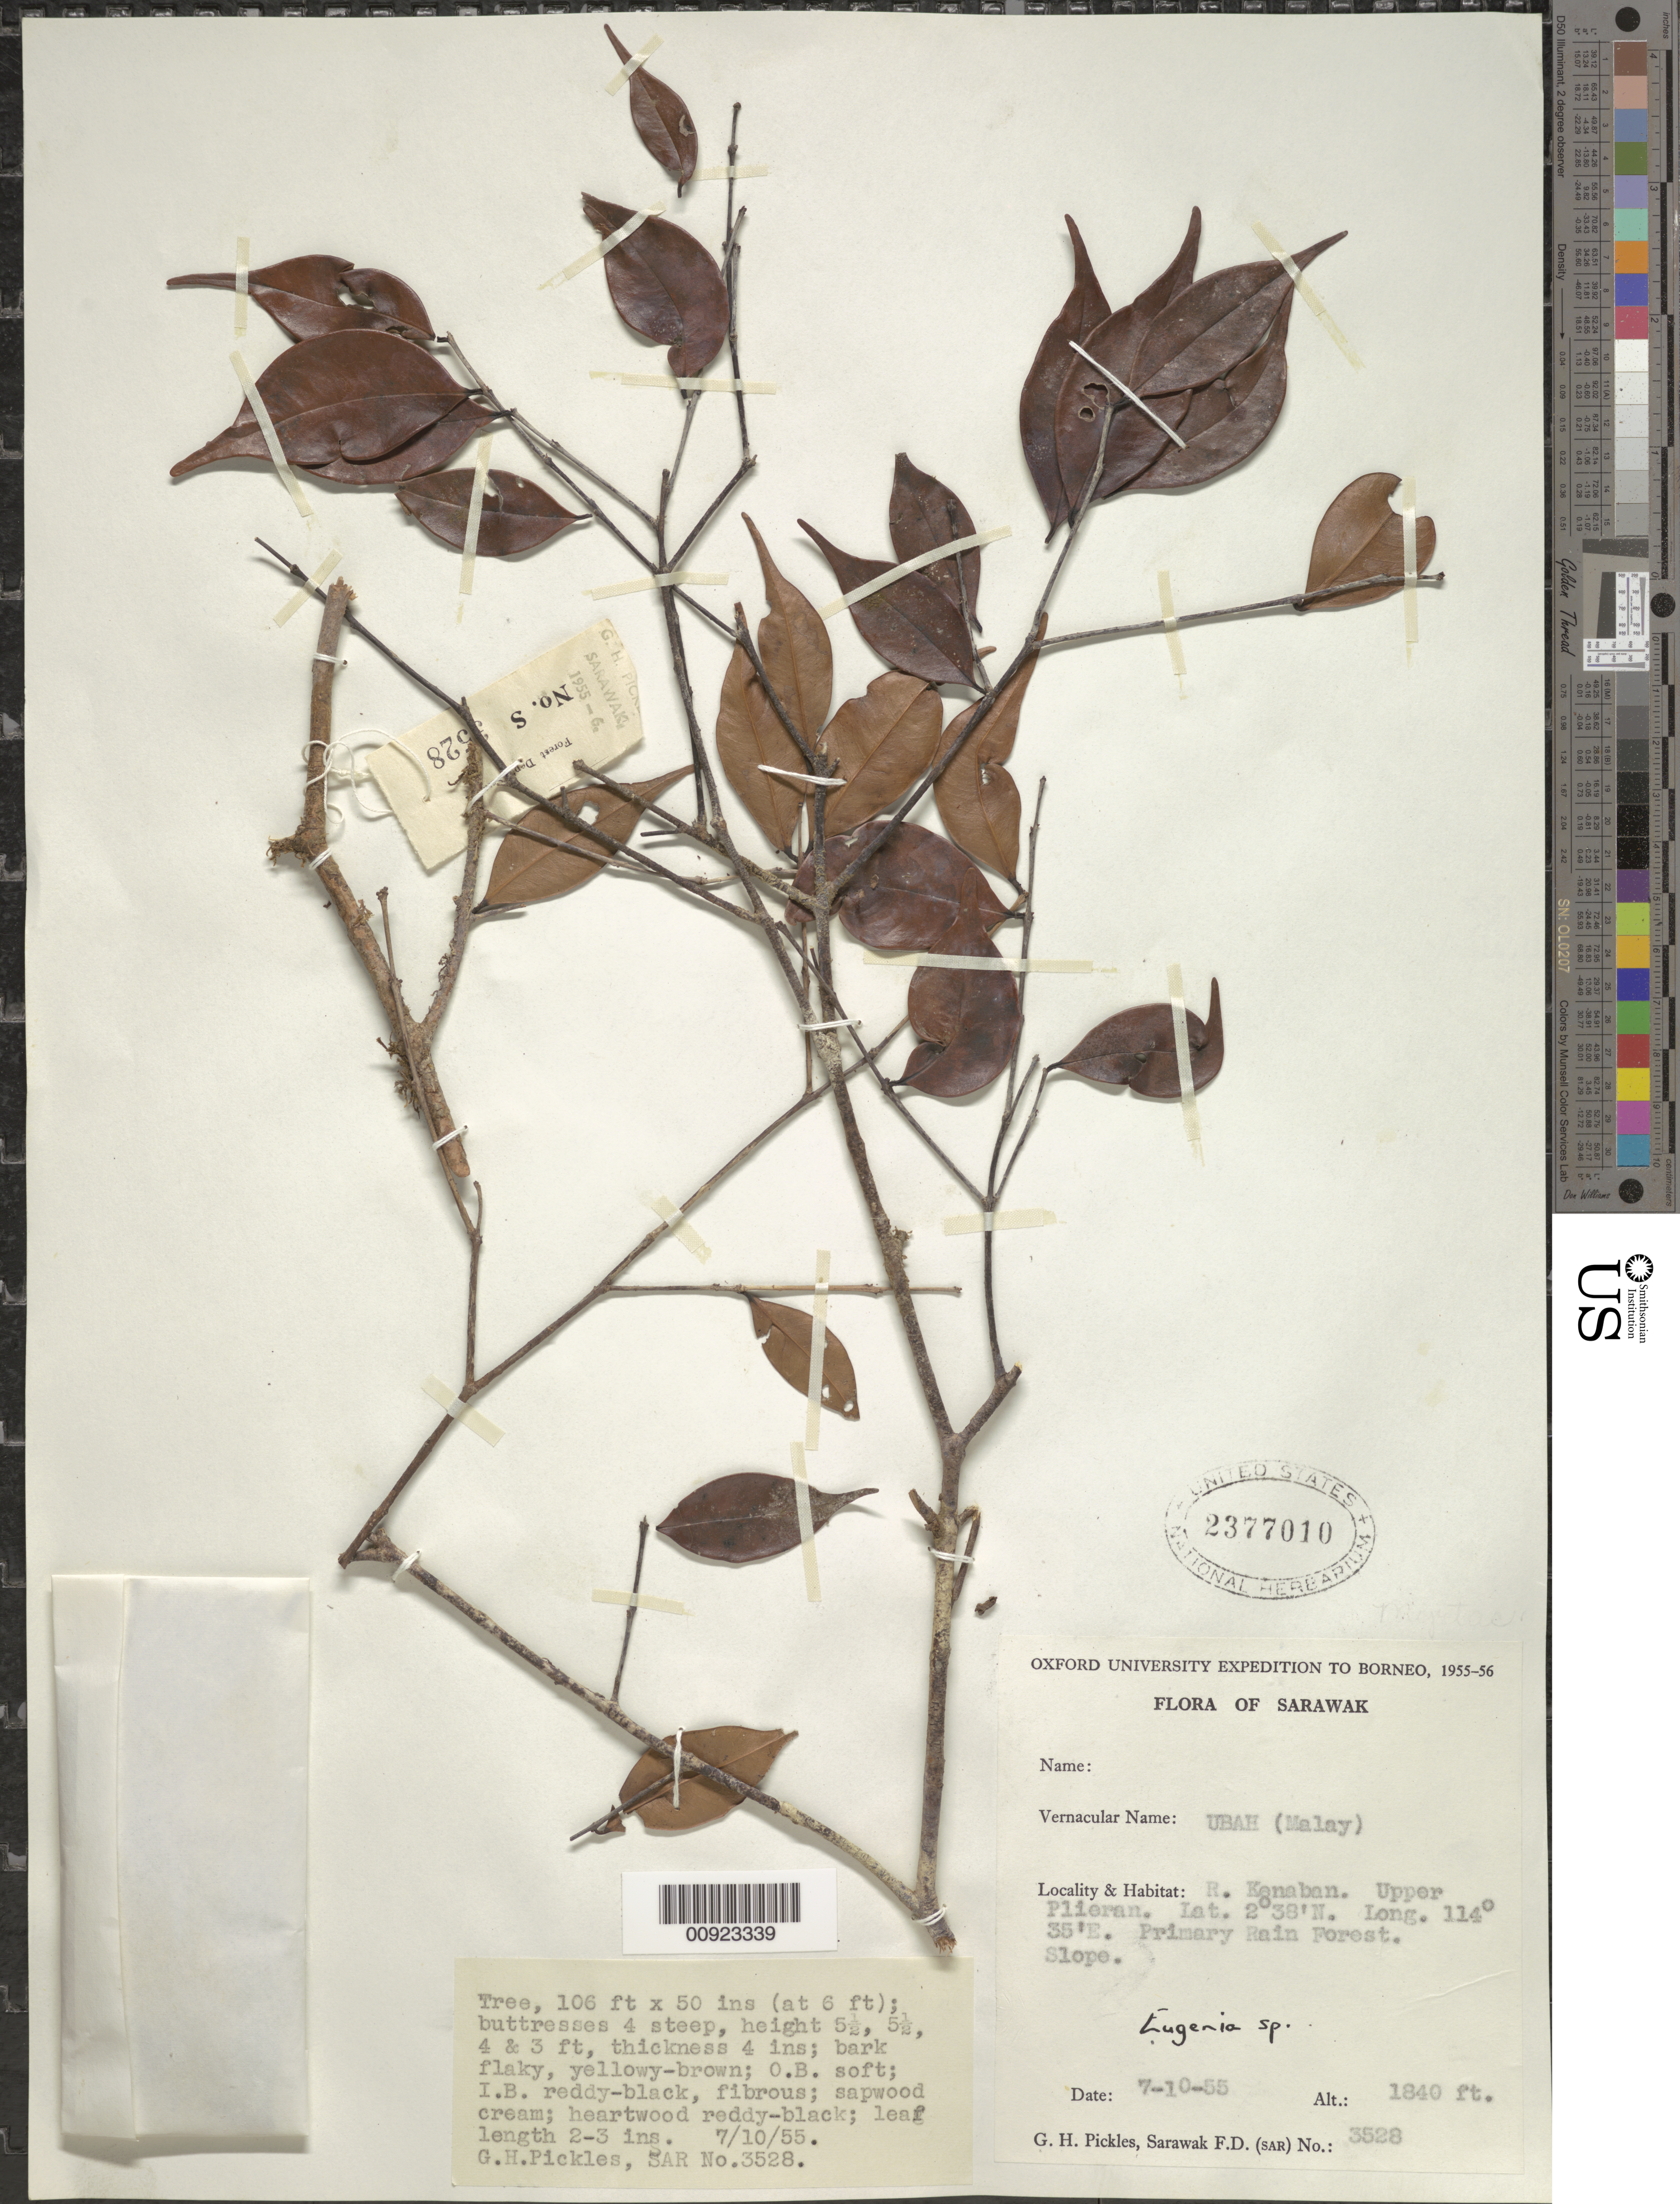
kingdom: Plantae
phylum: Tracheophyta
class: Magnoliopsida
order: Myrtales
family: Myrtaceae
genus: Syzygium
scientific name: Syzygium sp.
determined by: Strong, M. T., (US), Smithsonian Institution - National Museum of Natural History (UNITED STATES)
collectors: G. Pickles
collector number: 3528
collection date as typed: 10 Jul 1955 or 07 Oct 1955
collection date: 1955-07-10 or 1955-10-07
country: Malaysia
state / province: Sarawak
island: Borneo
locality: R. Kenaban. Upper Plieran.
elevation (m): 561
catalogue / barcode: US 2377010